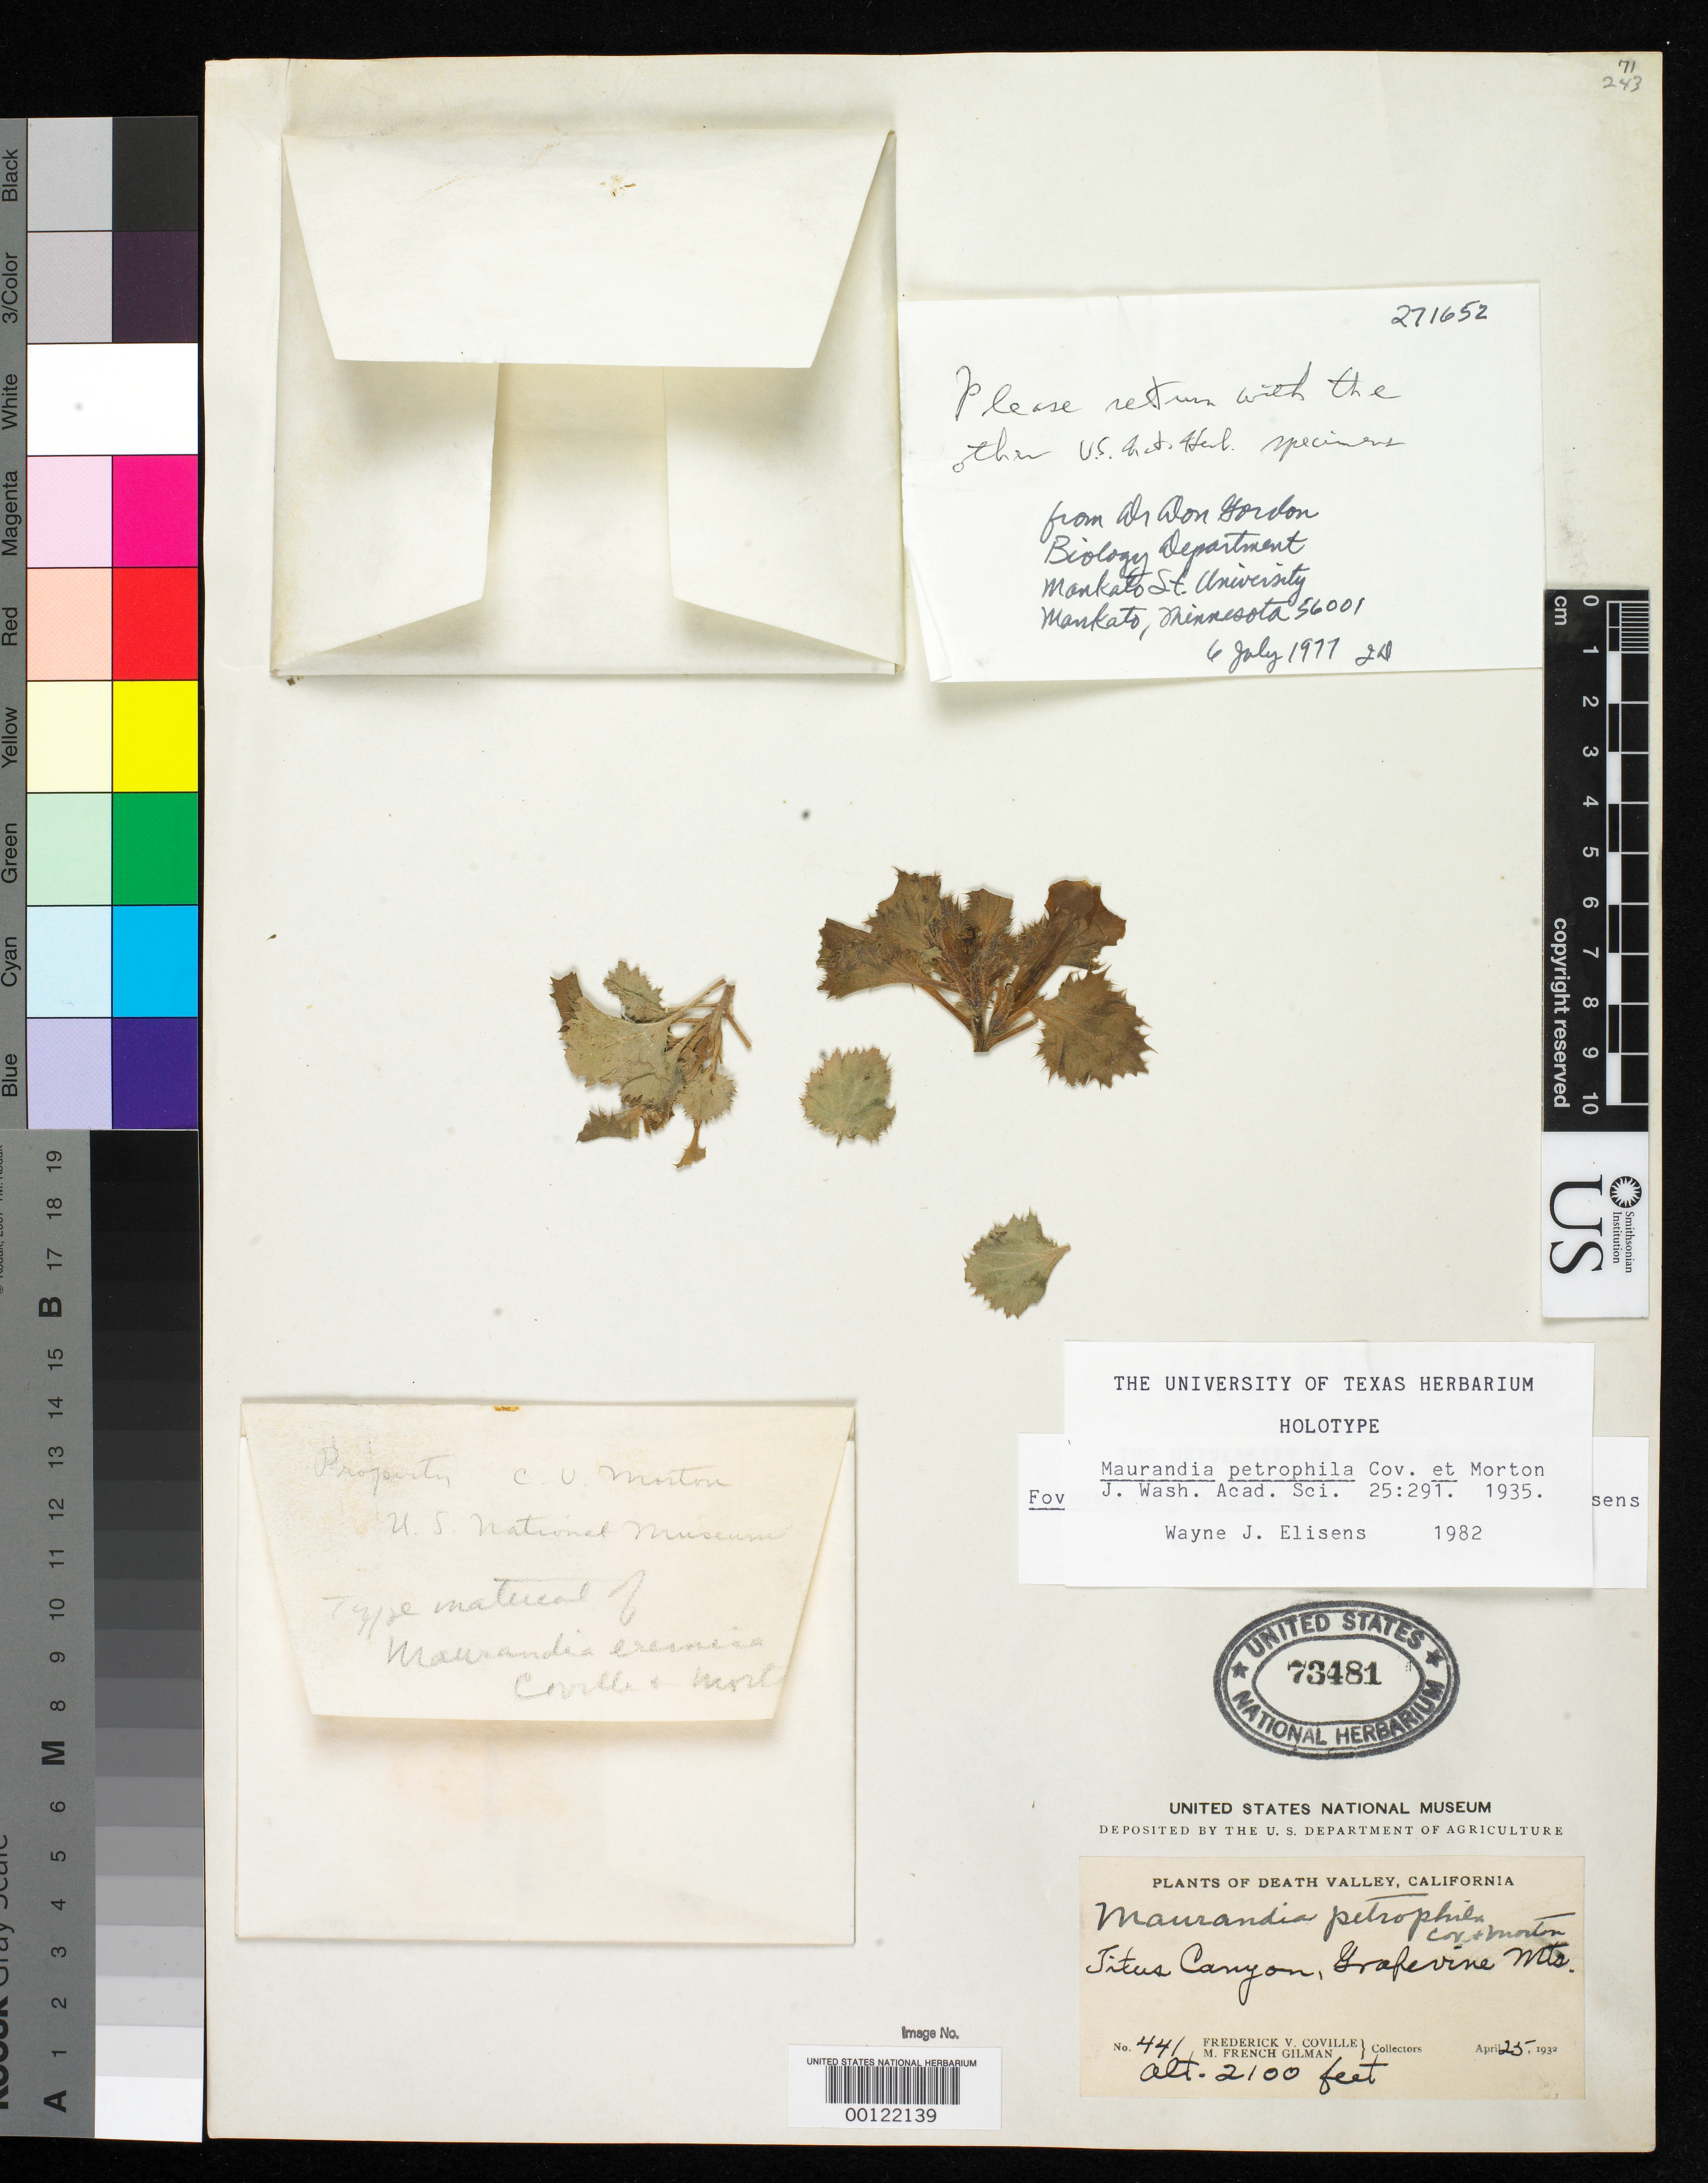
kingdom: Plantae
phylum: Tracheophyta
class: Magnoliopsida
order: Lamiales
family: Plantaginaceae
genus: Maurandya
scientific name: Maurandya petrophila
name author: Coville & C.V. Morton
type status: Isotype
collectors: F. V. Coville & M. F. Gilman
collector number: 441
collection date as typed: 25 Apr 1932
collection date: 1932-04-25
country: United States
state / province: California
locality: Death Valley, Grapevine Mts., Titus Canyon; 2100 Ft.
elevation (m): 640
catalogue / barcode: US 73481